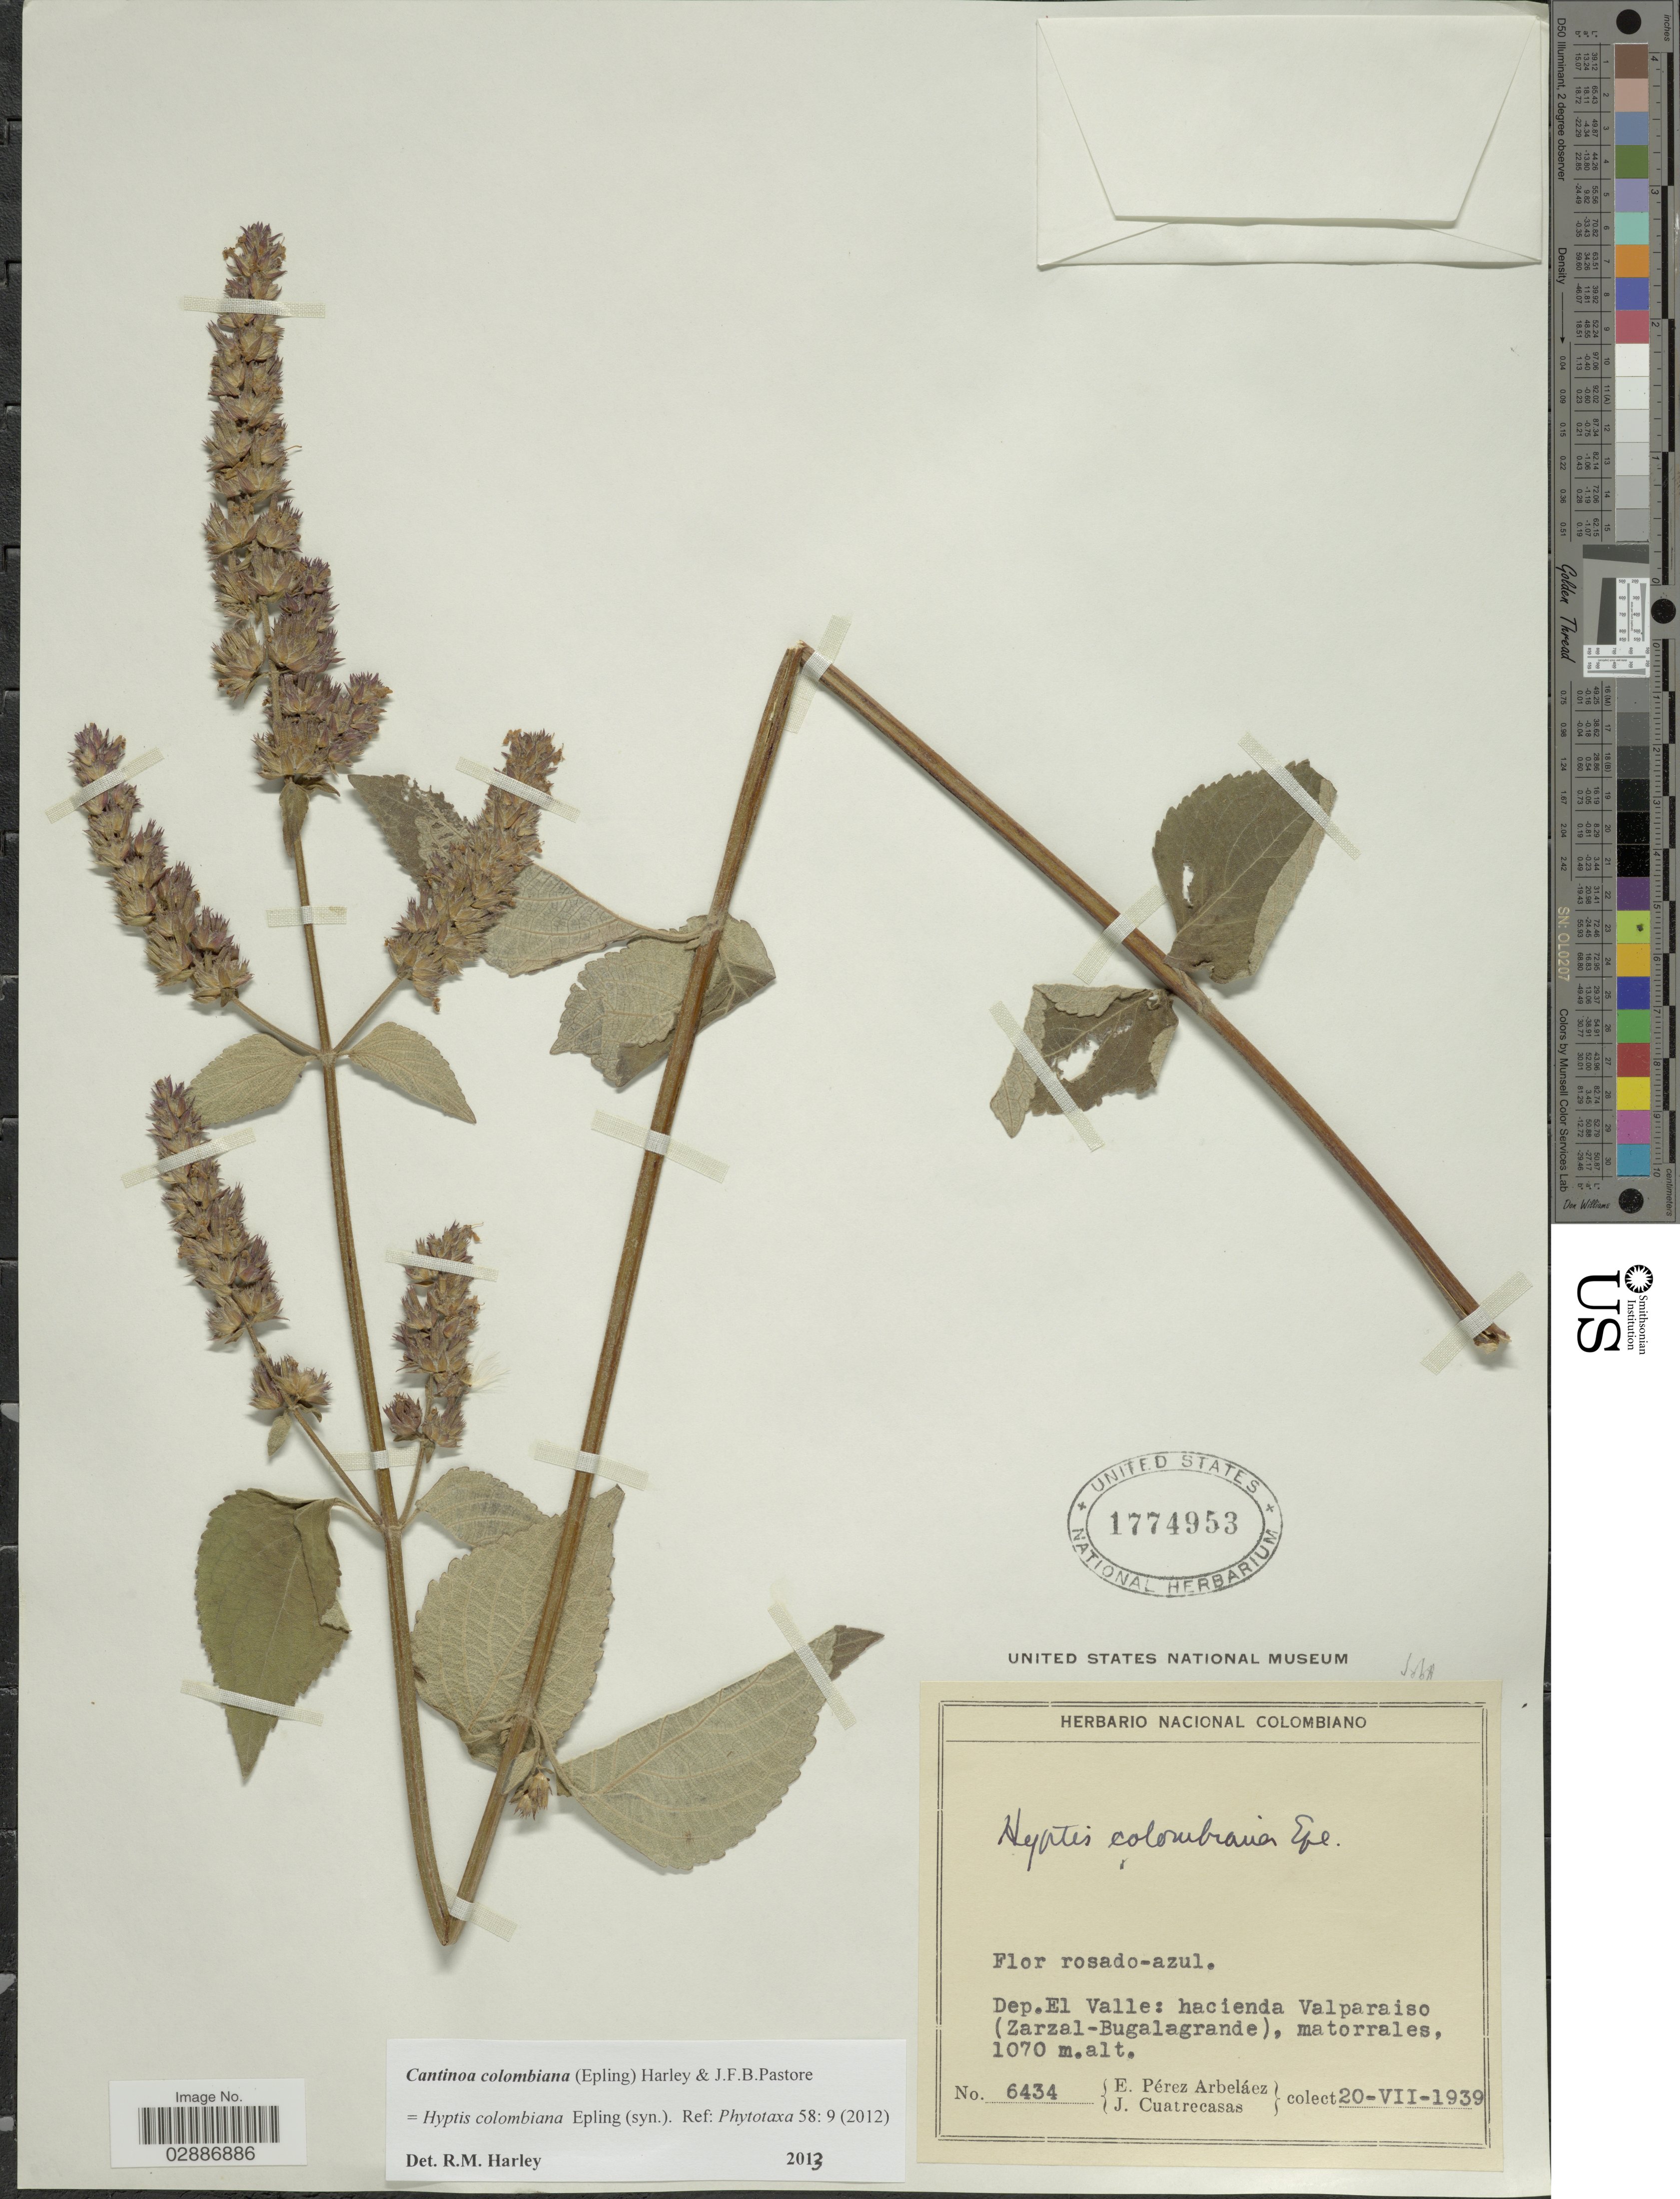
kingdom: Plantae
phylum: Tracheophyta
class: Magnoliopsida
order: Lamiales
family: Lamiaceae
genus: Cantinoa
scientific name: Cantinoa colombiana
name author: (Epling) Harley & J.F.B. Pastore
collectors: E. Pérez Arbeláez & J. Cuatrecasas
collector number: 6434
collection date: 1939-07-20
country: Colombia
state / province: Valle del Cauca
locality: Dep. El Valle: hacienda Valparaiso (ZArzal-Bugalagrande).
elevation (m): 1070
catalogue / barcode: US 1774953